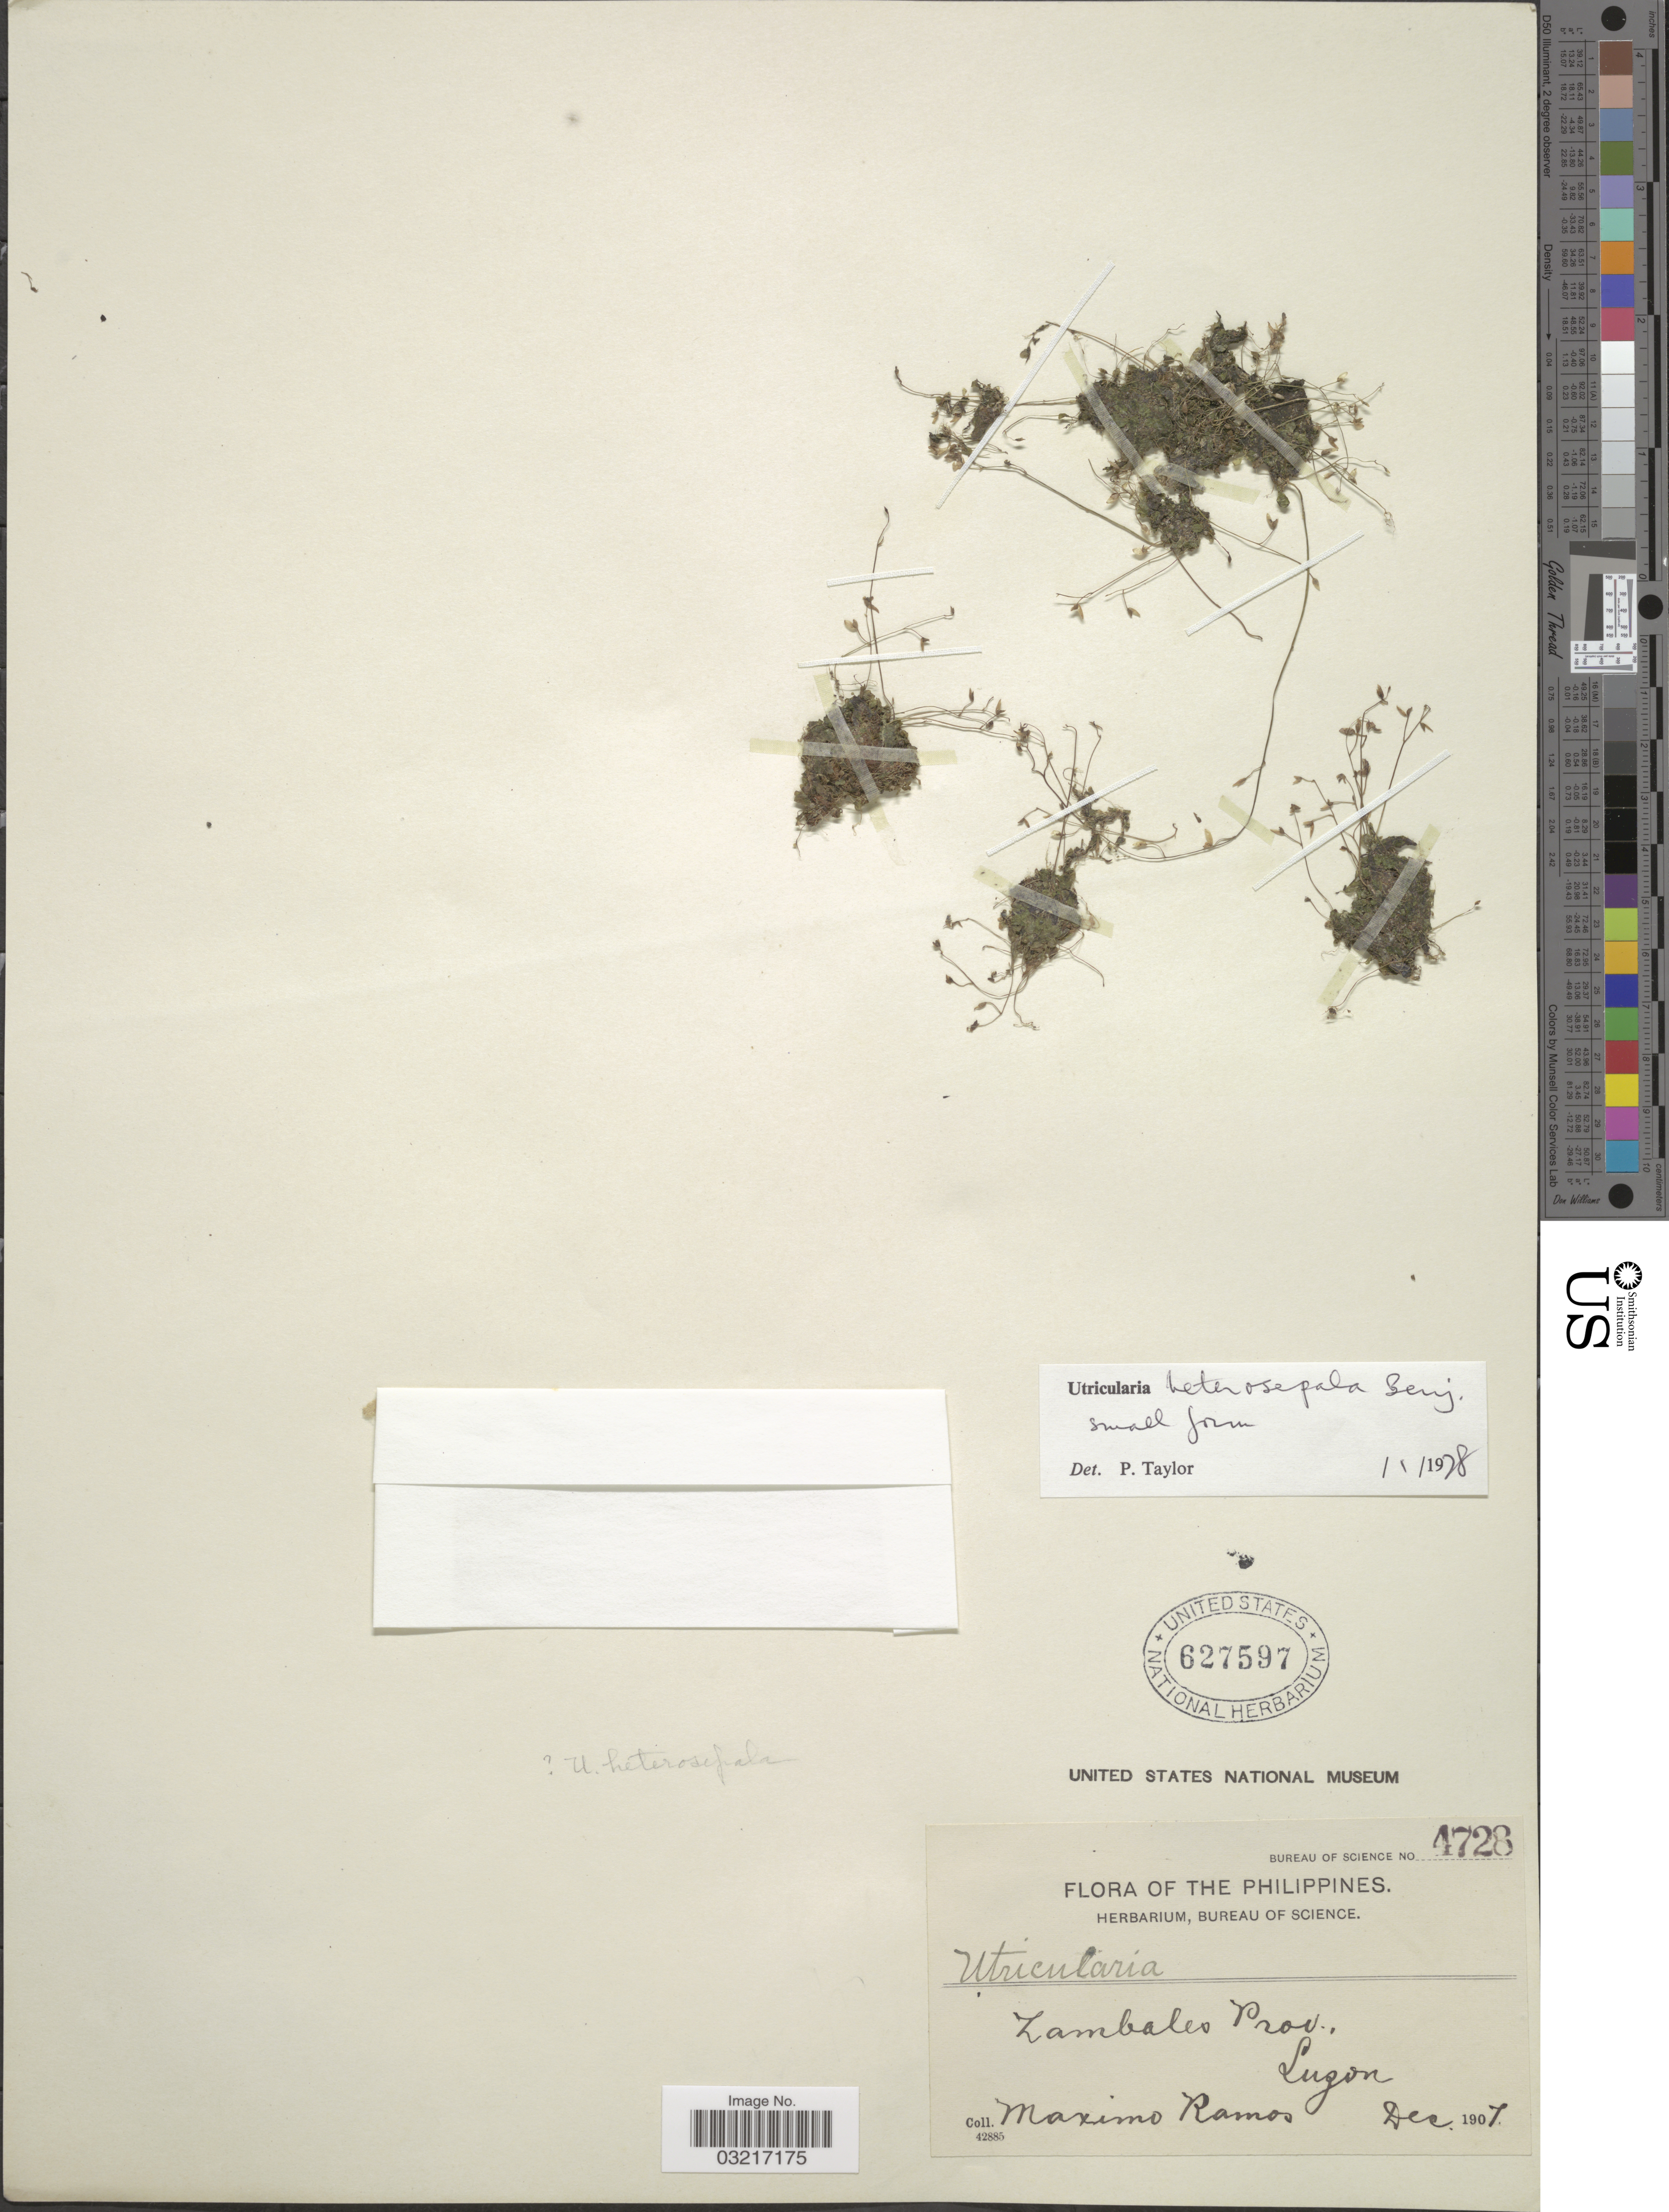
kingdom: Plantae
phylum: Tracheophyta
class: Magnoliopsida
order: Lamiales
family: Lentibulariaceae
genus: Utricularia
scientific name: Utricularia heterosepala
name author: Benj.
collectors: M. Ramos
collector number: Bureau of Science 4728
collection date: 1907-12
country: Philippines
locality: Zambales Prov., Luzon.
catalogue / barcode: US 627597